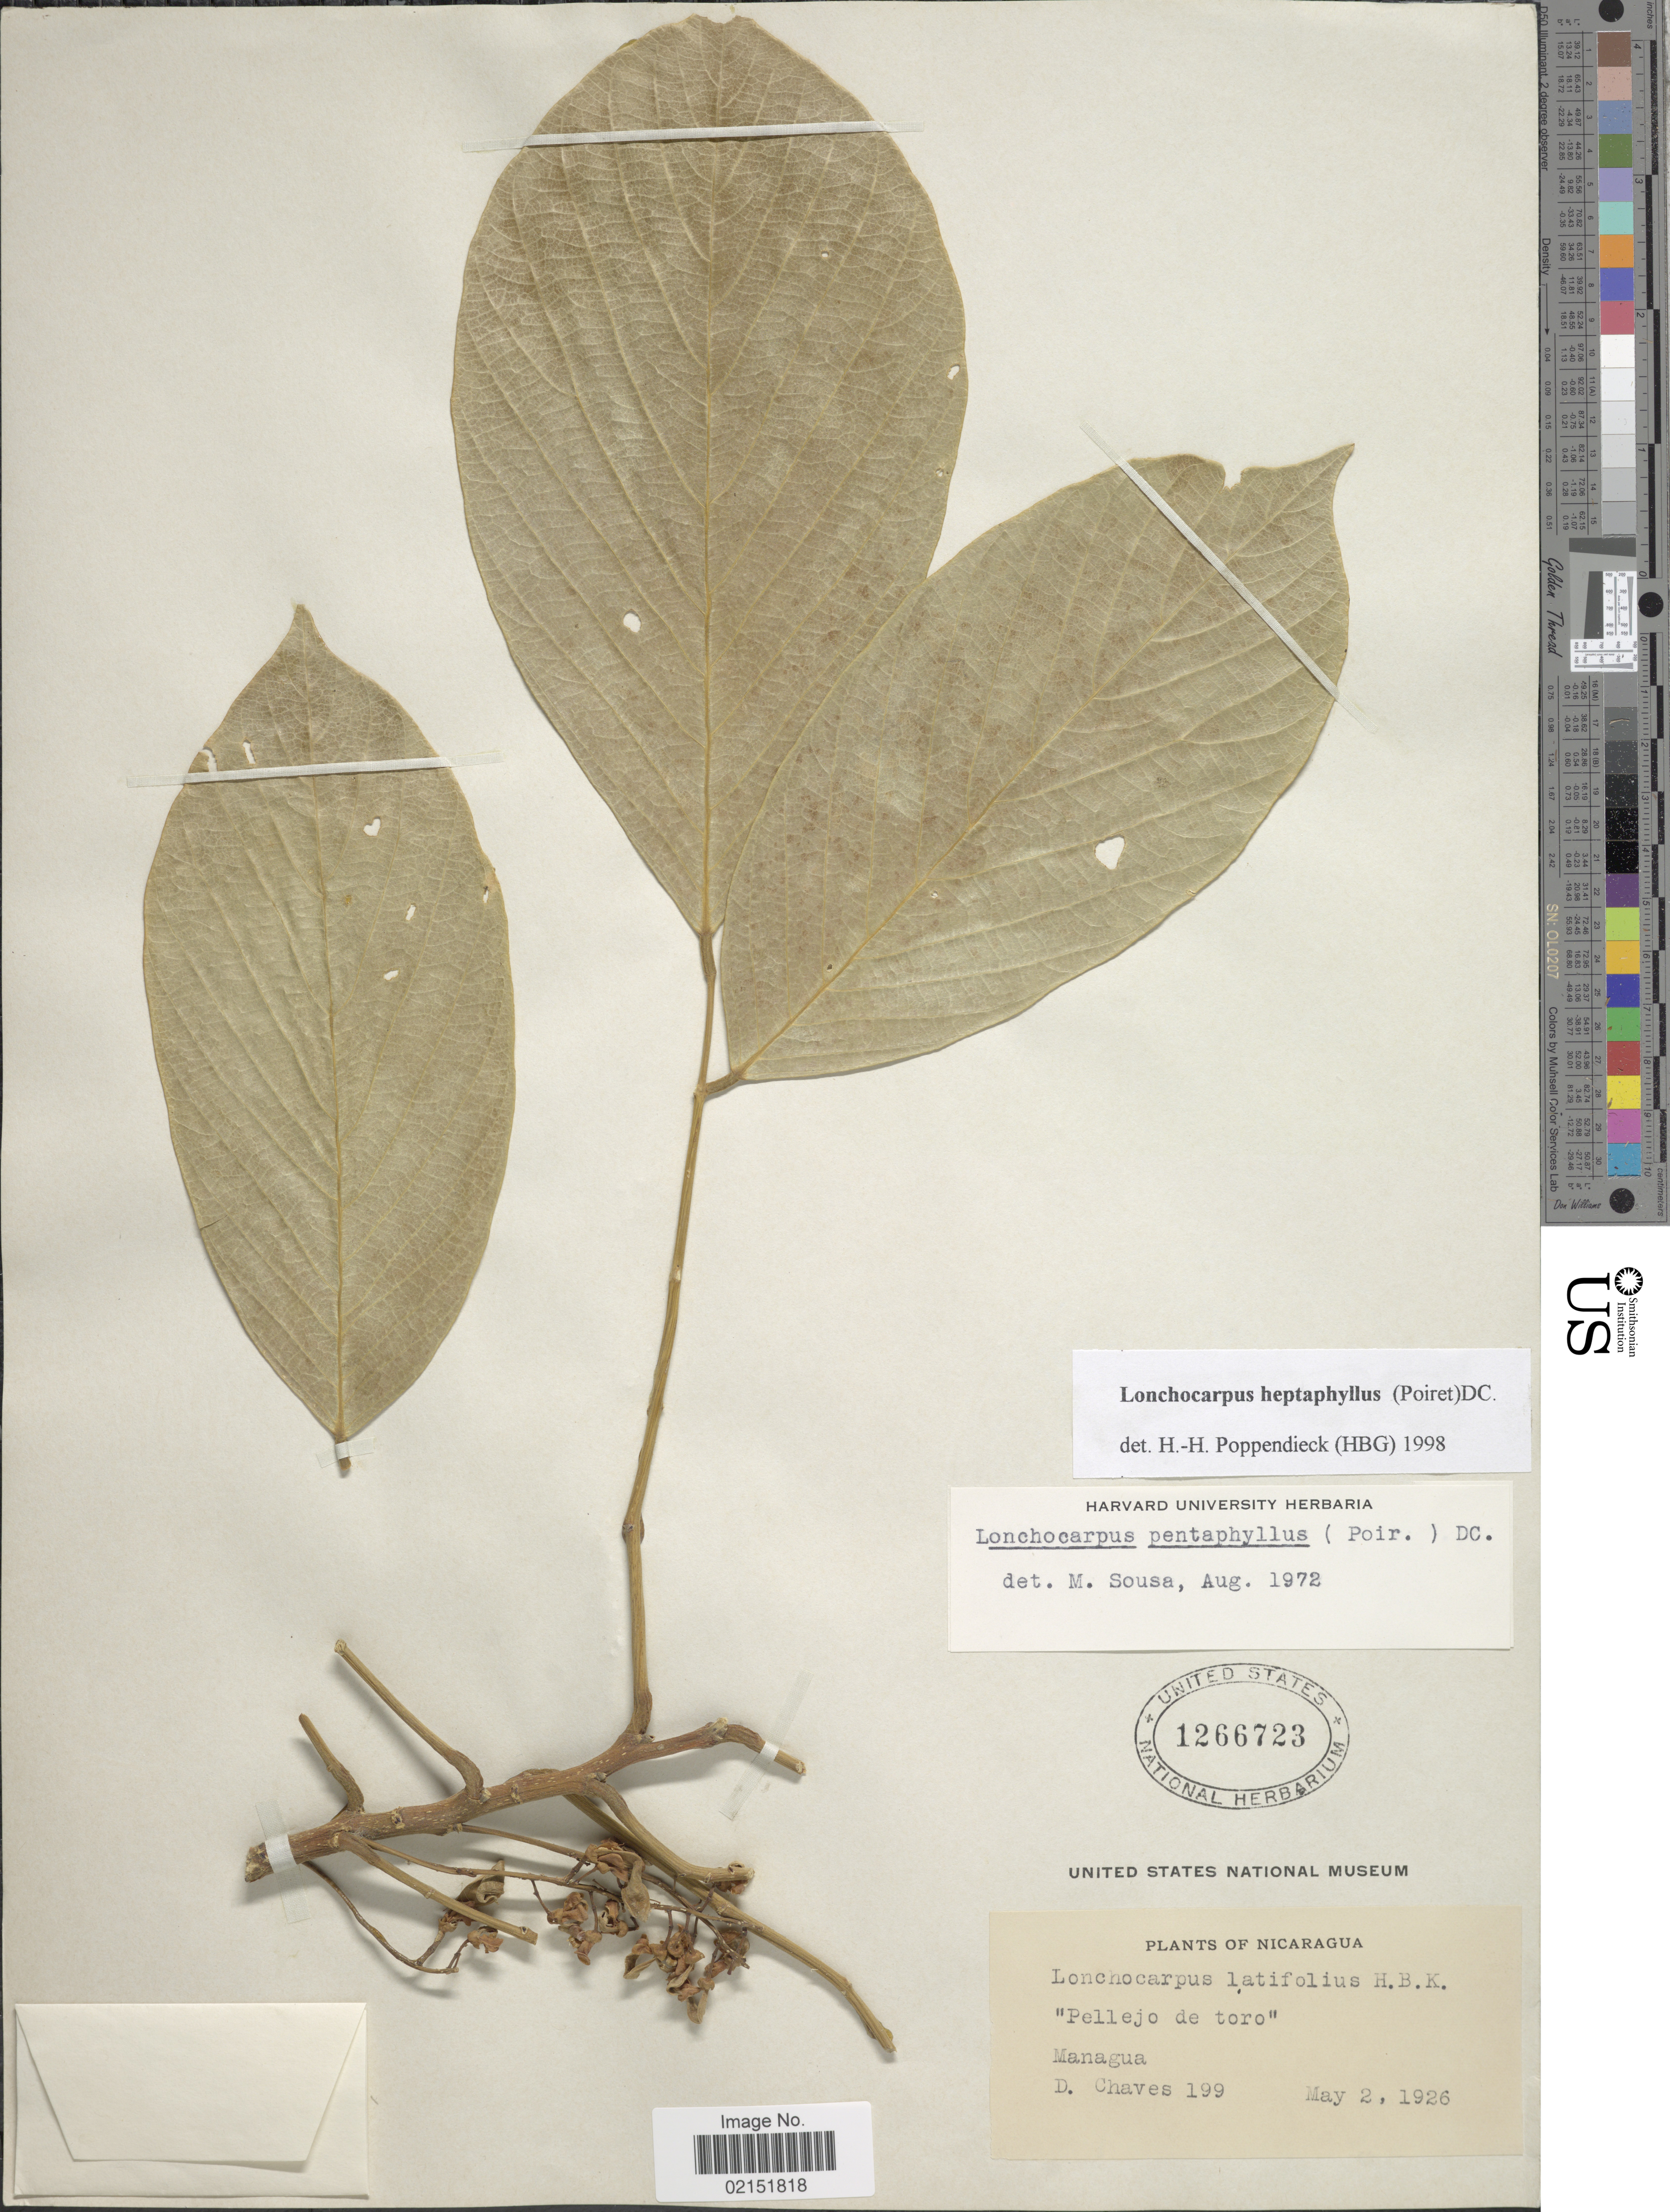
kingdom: Plantae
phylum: Tracheophyta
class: Magnoliopsida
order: Fabales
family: Fabaceae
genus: Lonchocarpus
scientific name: Lonchocarpus pentaphyllus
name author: (Poir.) DC.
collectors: D. Chaves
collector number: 199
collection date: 1926-05-02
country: Nicaragua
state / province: Managua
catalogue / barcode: US 1266723